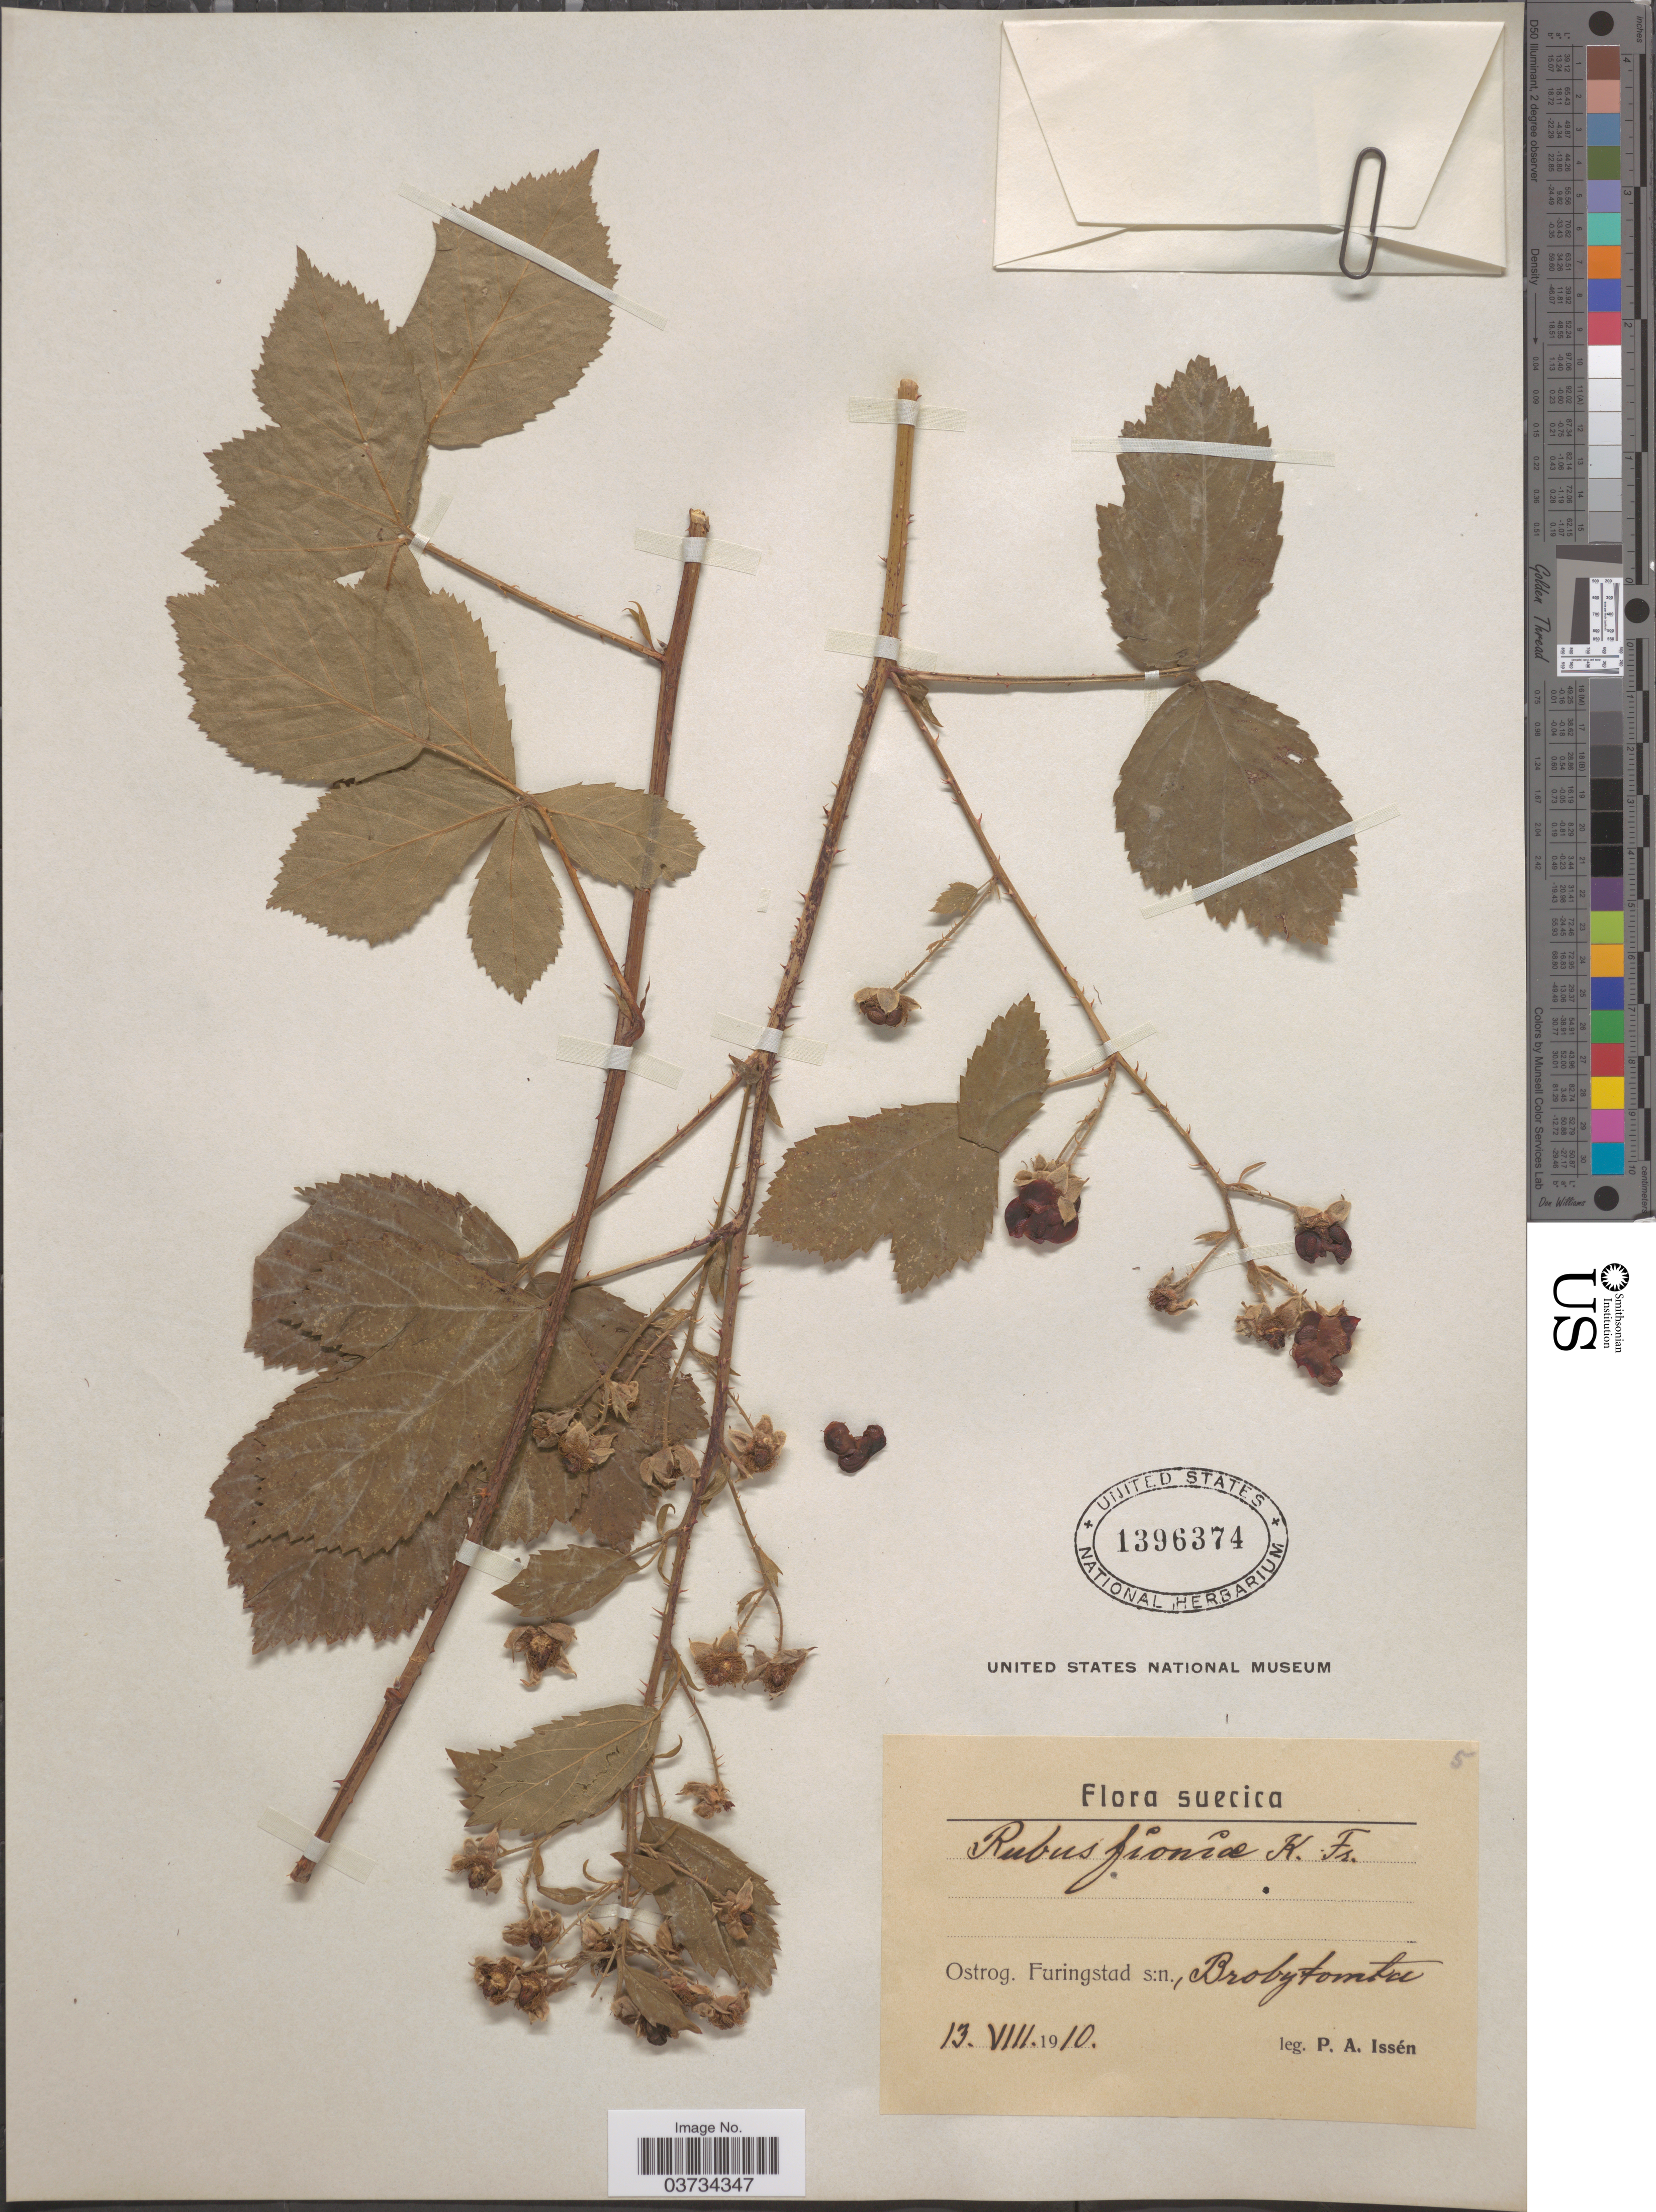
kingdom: Plantae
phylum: Tracheophyta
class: Magnoliopsida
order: Rosales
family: Rosaceae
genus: Rubus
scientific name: Rubus fioniae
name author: Frid. ex Erichsen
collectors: P. Issen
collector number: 5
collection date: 1910-08-13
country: Sweden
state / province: Östergötland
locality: Suecica. Ostrog. Furingstad s:n., Brobytomta.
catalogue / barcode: US 1396374